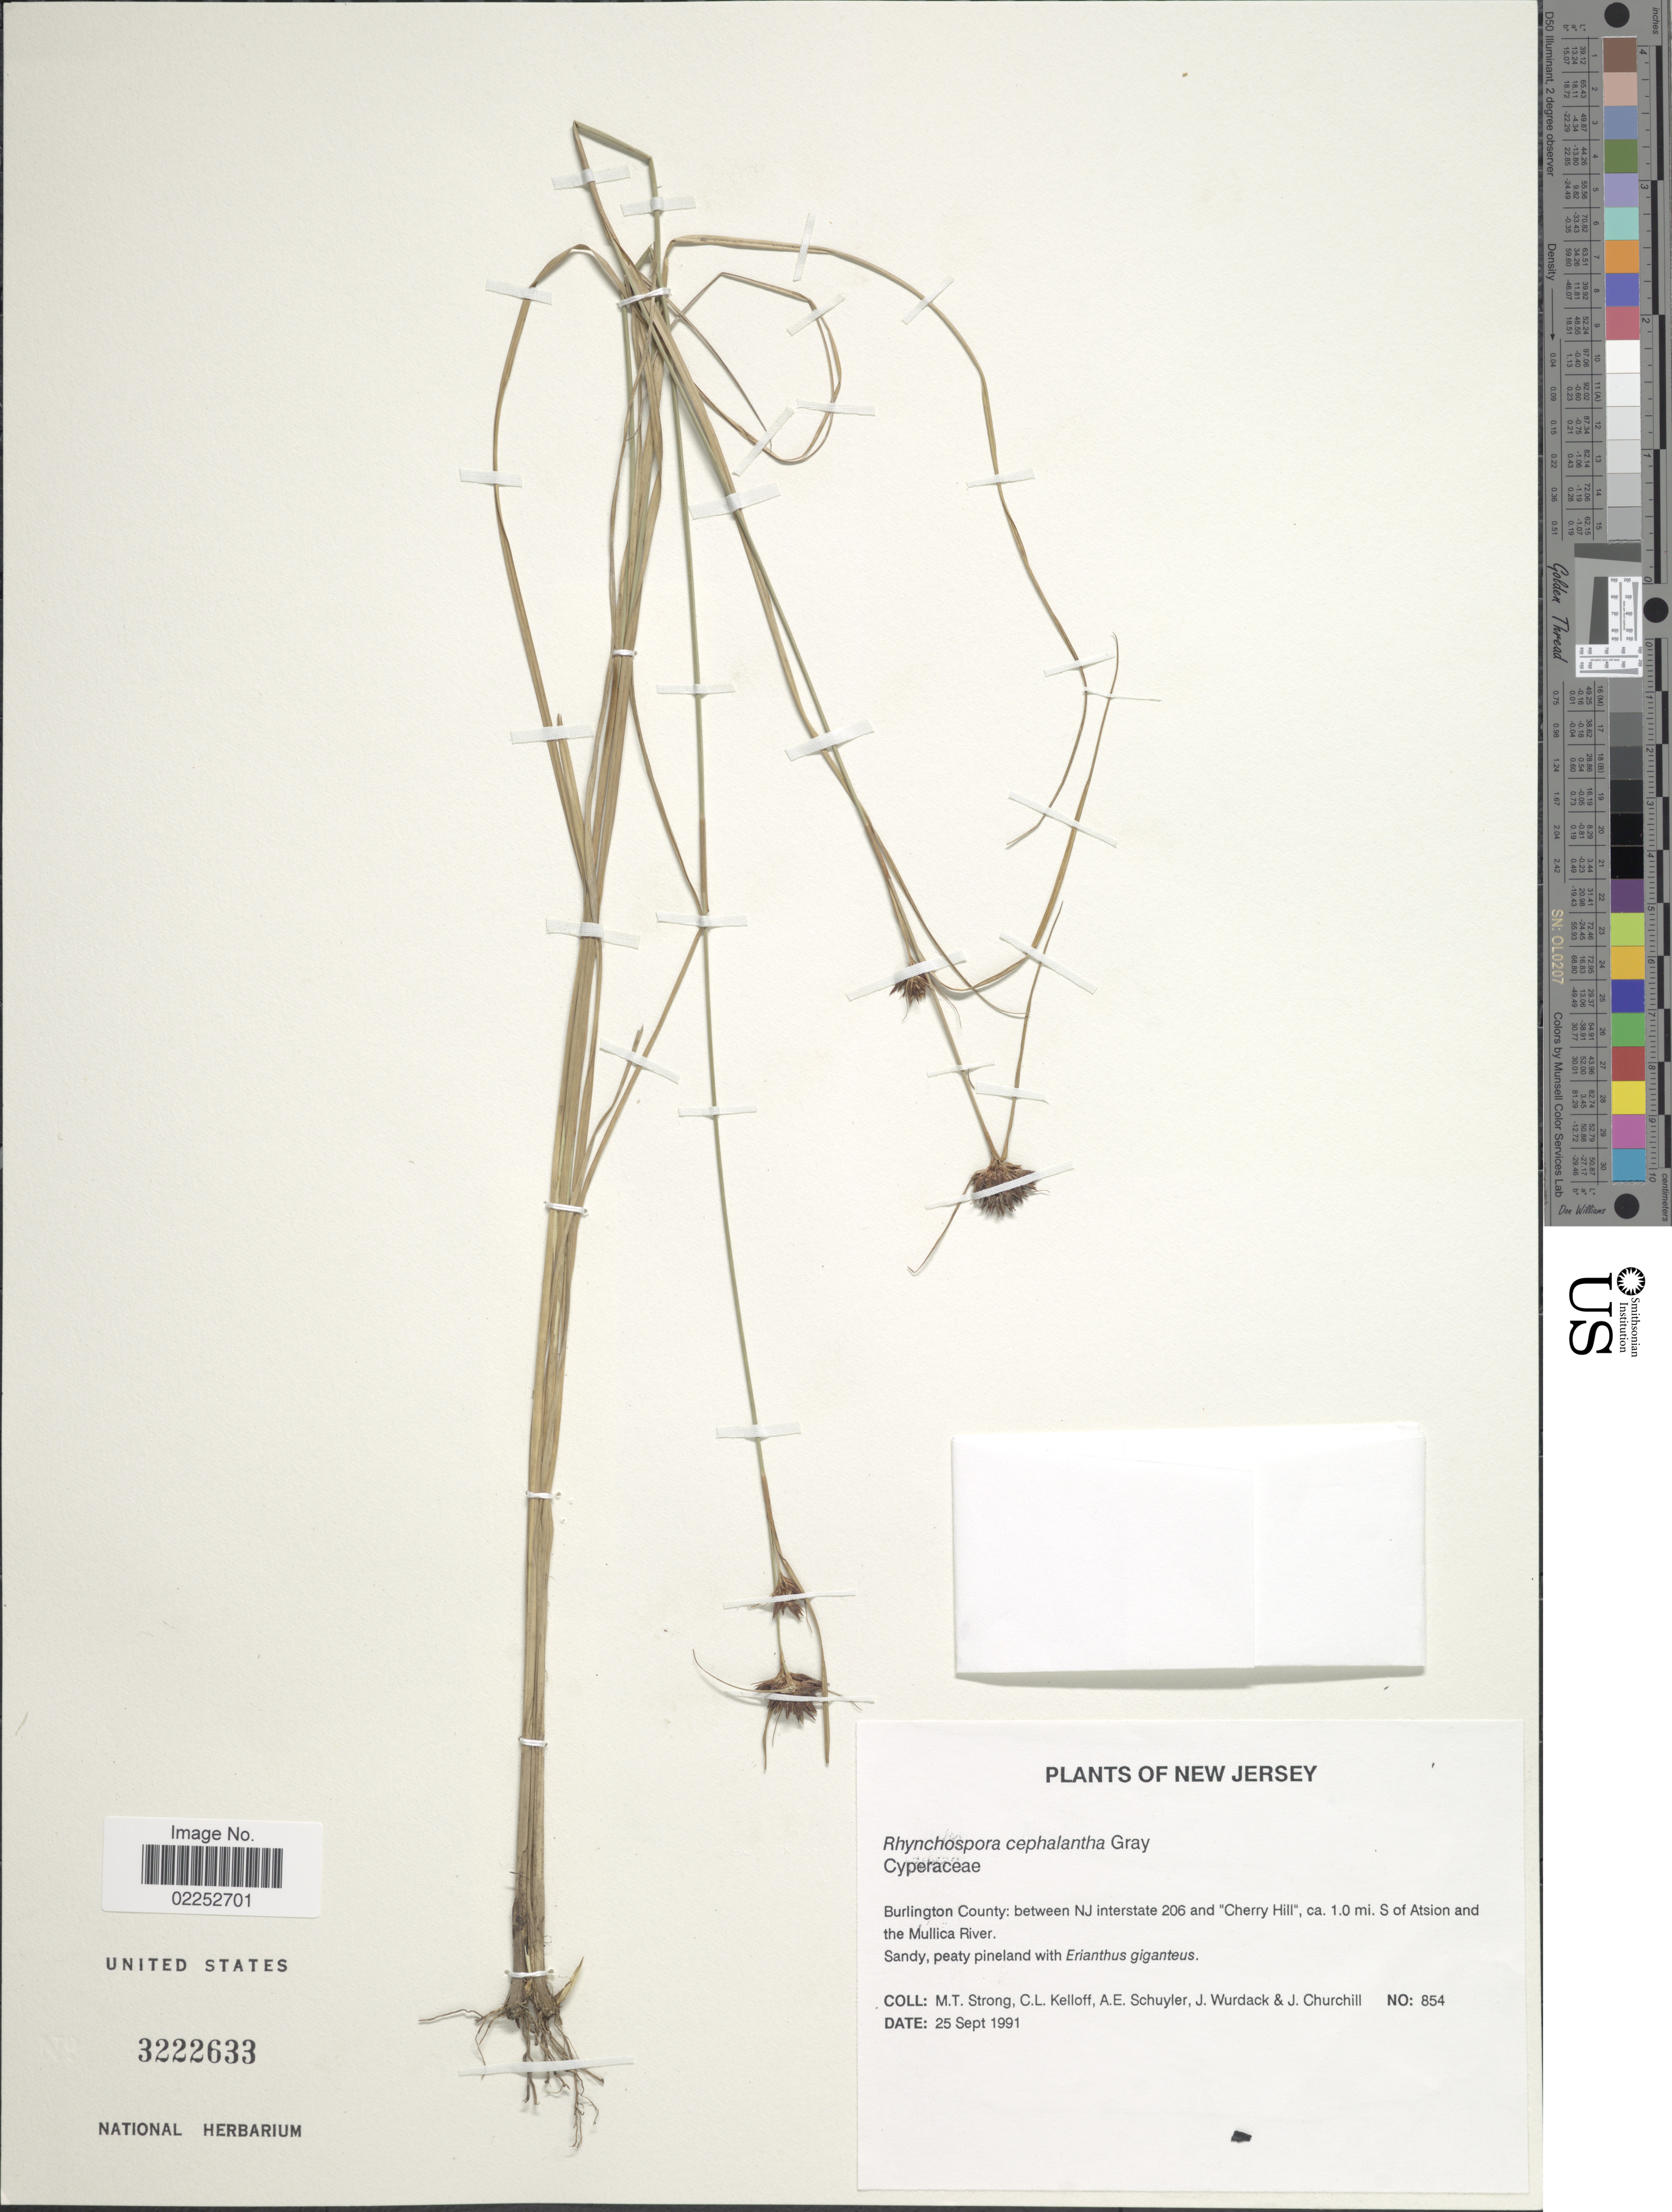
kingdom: Plantae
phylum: Tracheophyta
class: Liliopsida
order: Poales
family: Cyperaceae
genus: Rhynchospora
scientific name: Rhynchospora cephalantha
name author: A. Gray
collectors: M. T. Strong, C. L. Kelloff, A. Schuyler, J. J. Wurdack & J. Churchill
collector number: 854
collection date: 1991-09-25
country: United States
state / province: New Jersey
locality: Burlington County: between NJ interstate and 206 and "Cherry Hill", ca 1.0 mi. S of Atsion and the Mullica River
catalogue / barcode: US 3222633